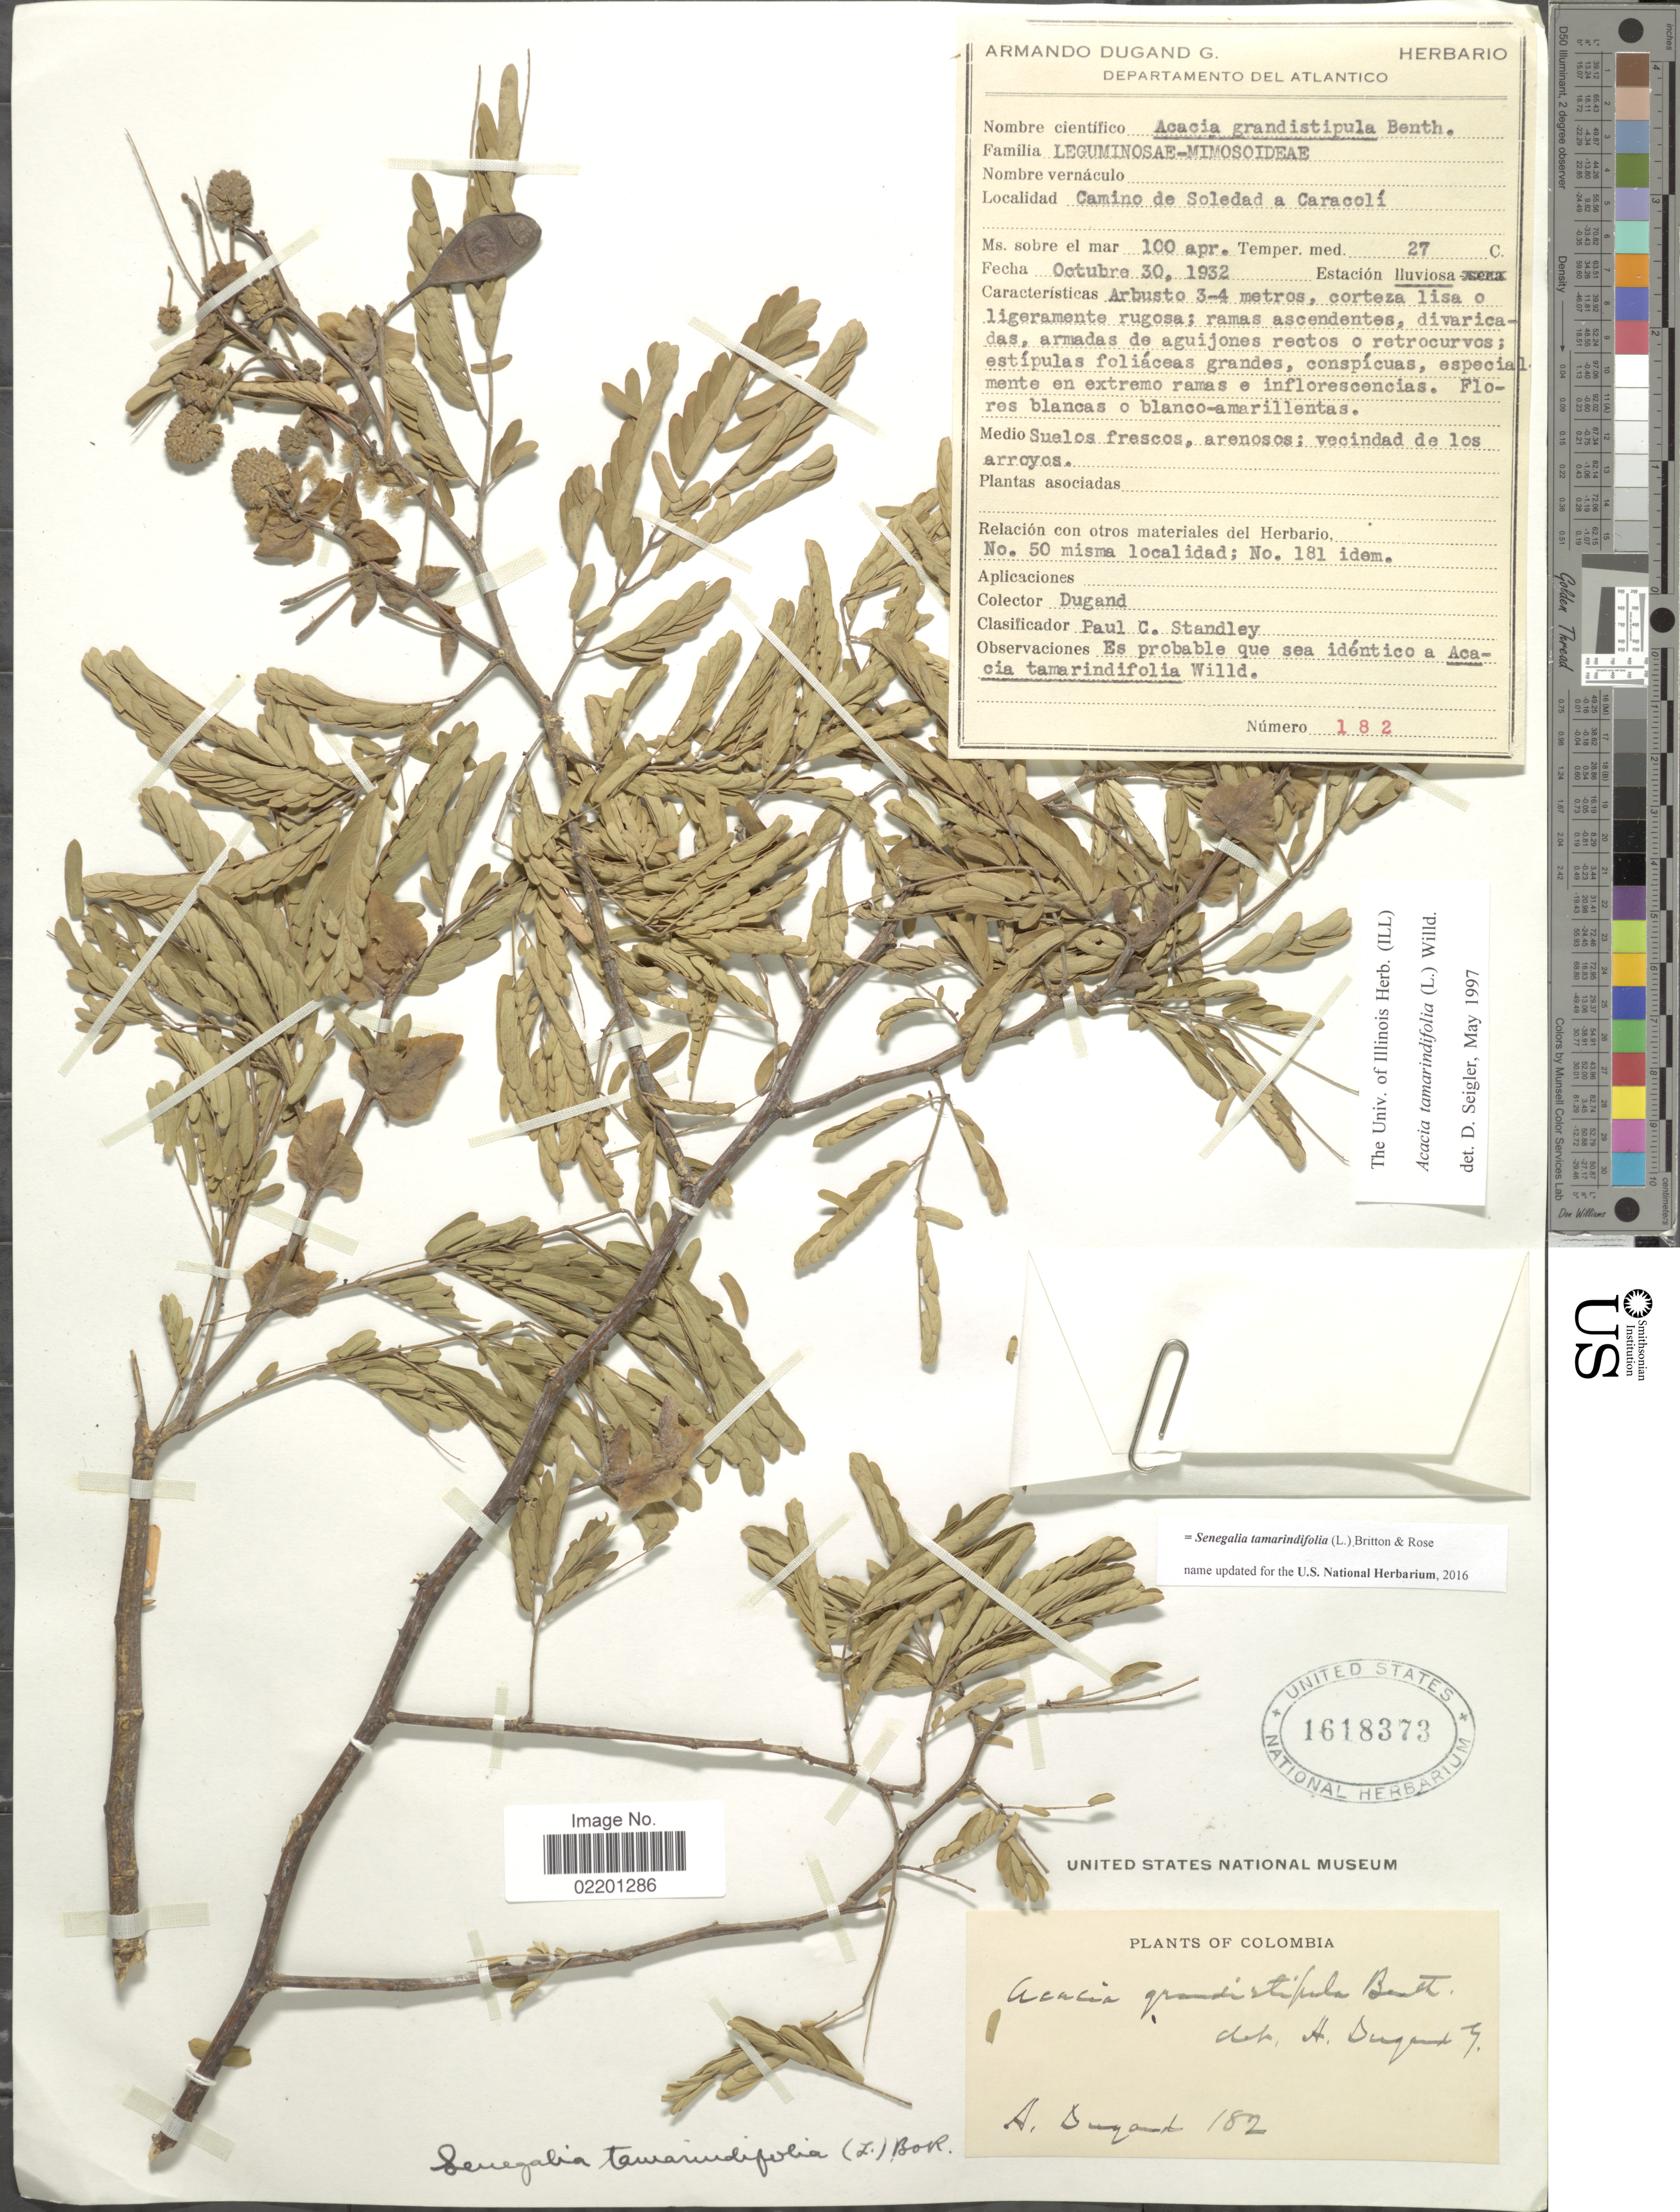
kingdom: Plantae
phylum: Tracheophyta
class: Magnoliopsida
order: Fabales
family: Fabaceae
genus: Senegalia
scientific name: Senegalia tamarindifolia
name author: (L.) Britton & Rose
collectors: A. Dugand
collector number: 182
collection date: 1932-10-30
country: Colombia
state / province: Atlántico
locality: Camino de Soledad a Caracoli, Departamento del Atlantico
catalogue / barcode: US 1618373